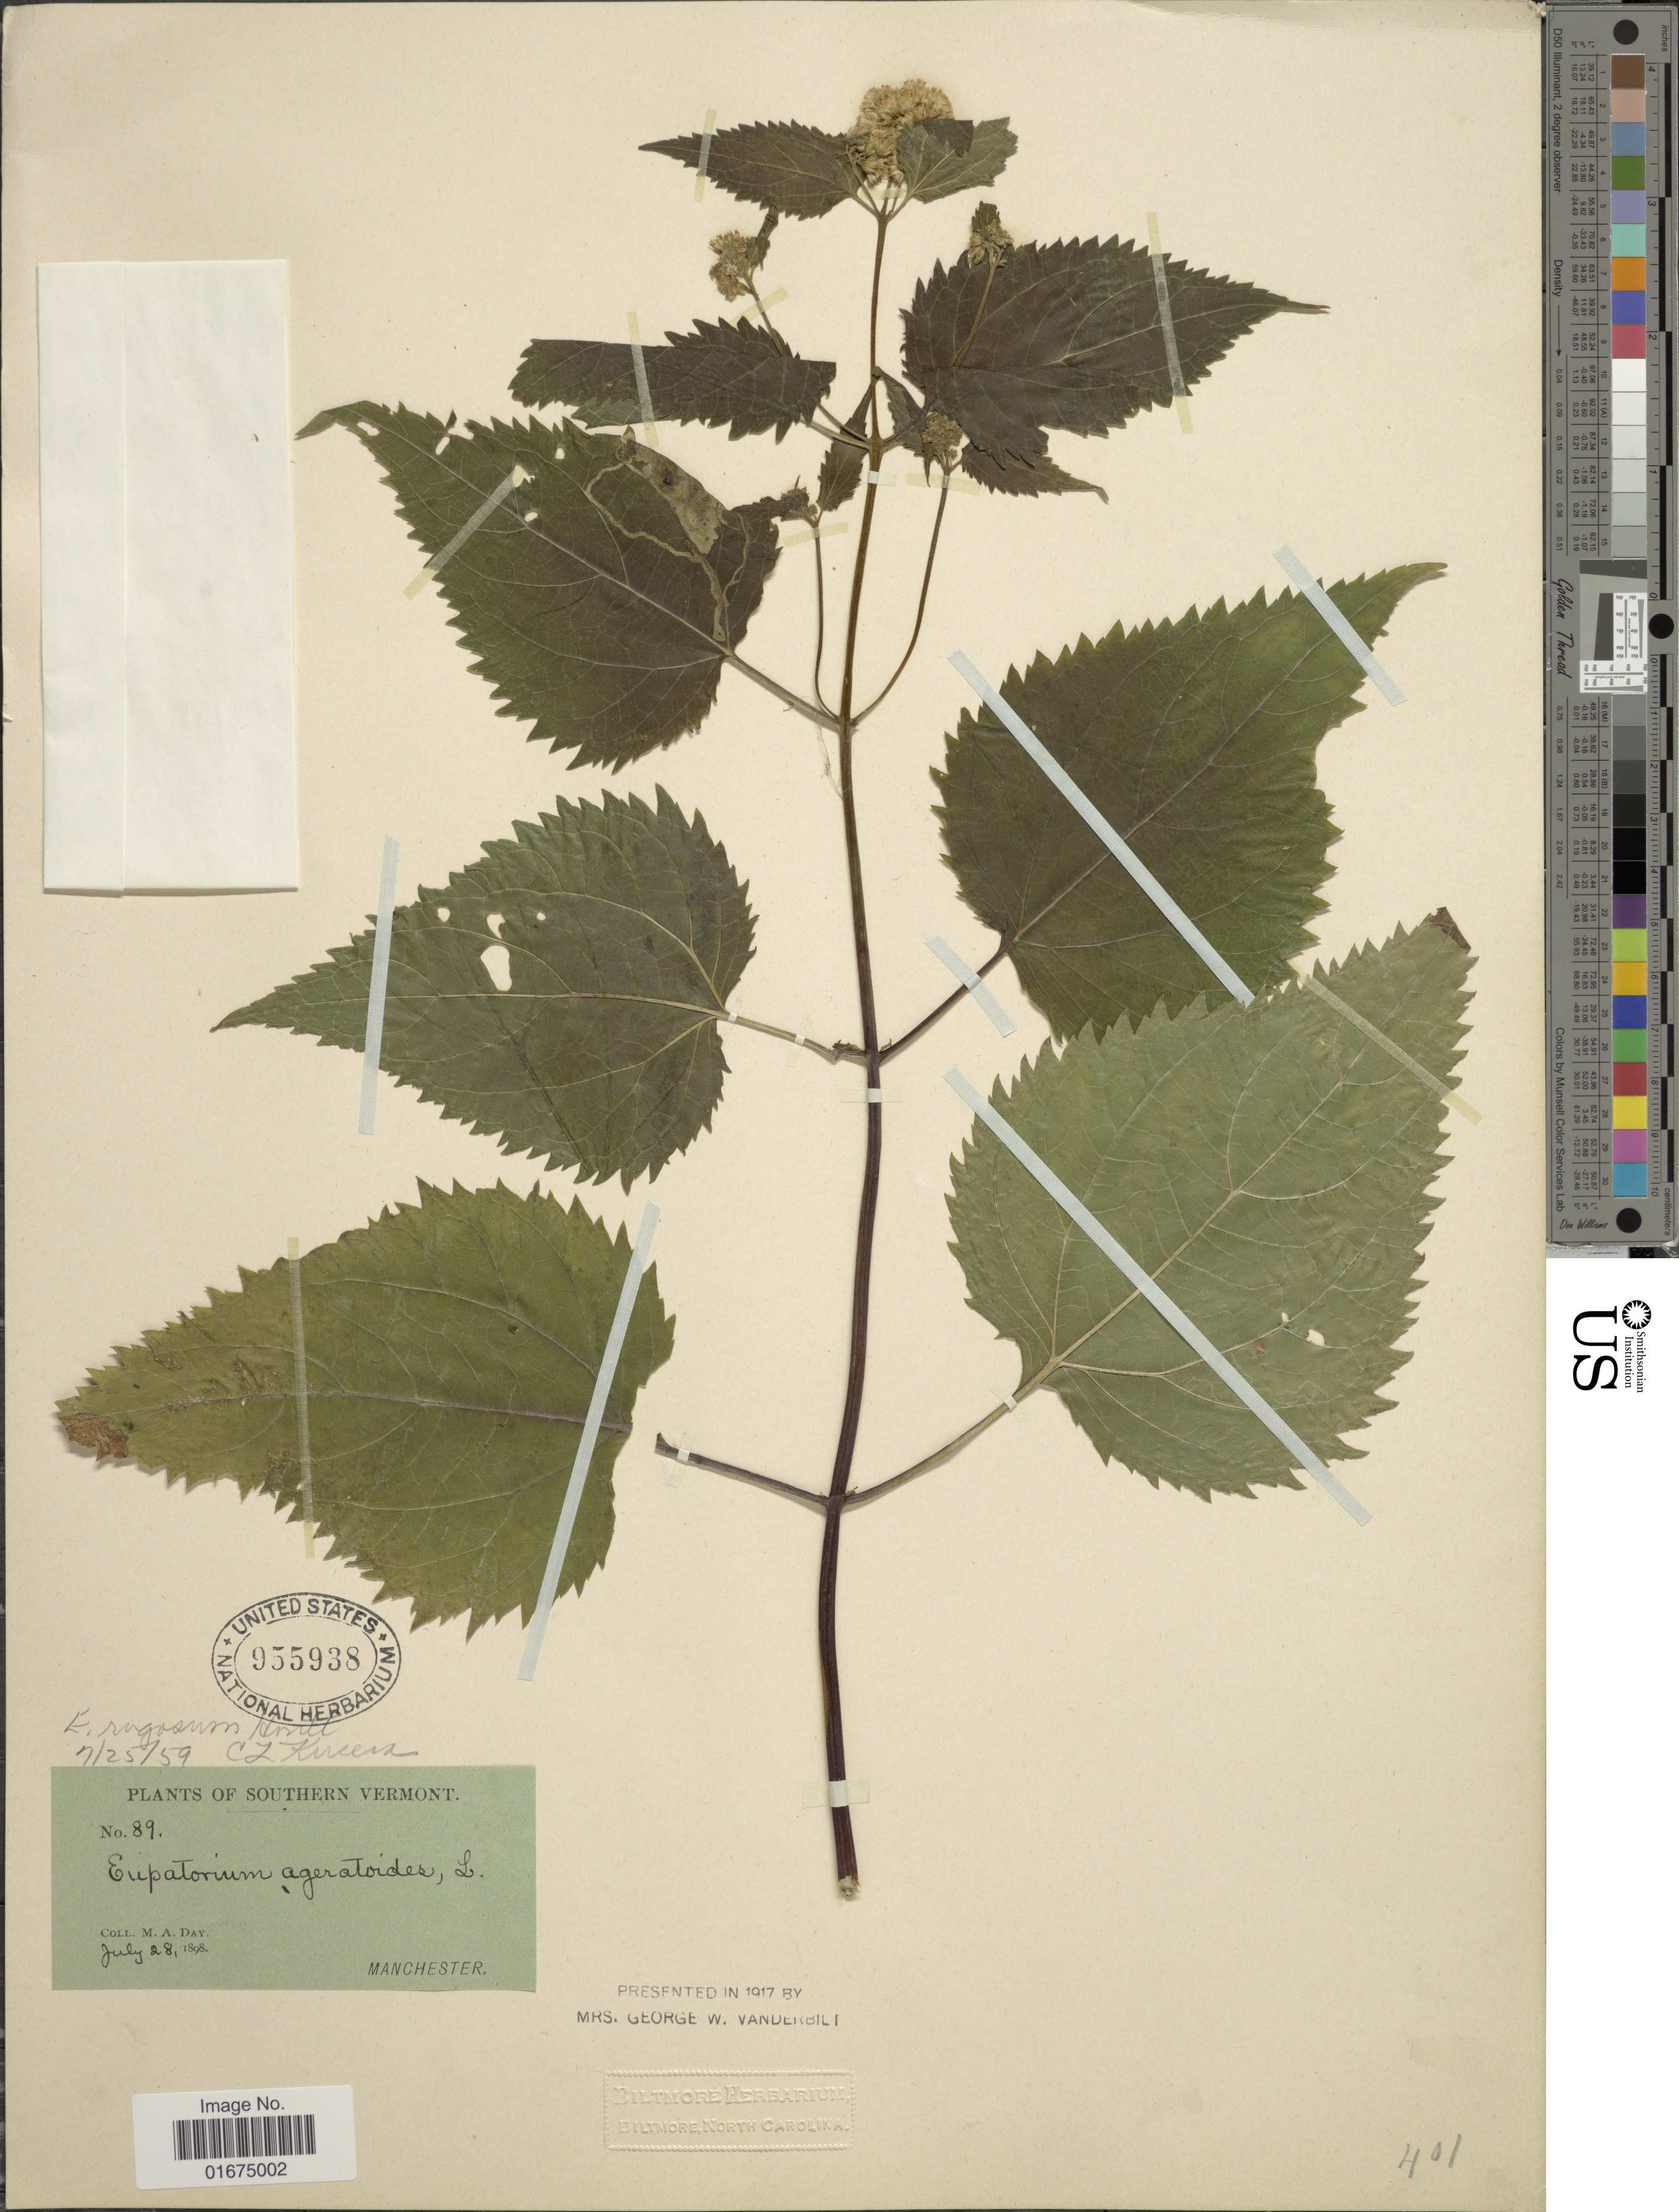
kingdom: Plantae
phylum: Tracheophyta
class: Magnoliopsida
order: Asterales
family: Asteraceae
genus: Ageratina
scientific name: Ageratina altissima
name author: (L.) R.M. King & H. Rob.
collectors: M. Day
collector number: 89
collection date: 1898-07-27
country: United States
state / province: Vermont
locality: Southern Vermont, Manchester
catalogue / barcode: US 955938